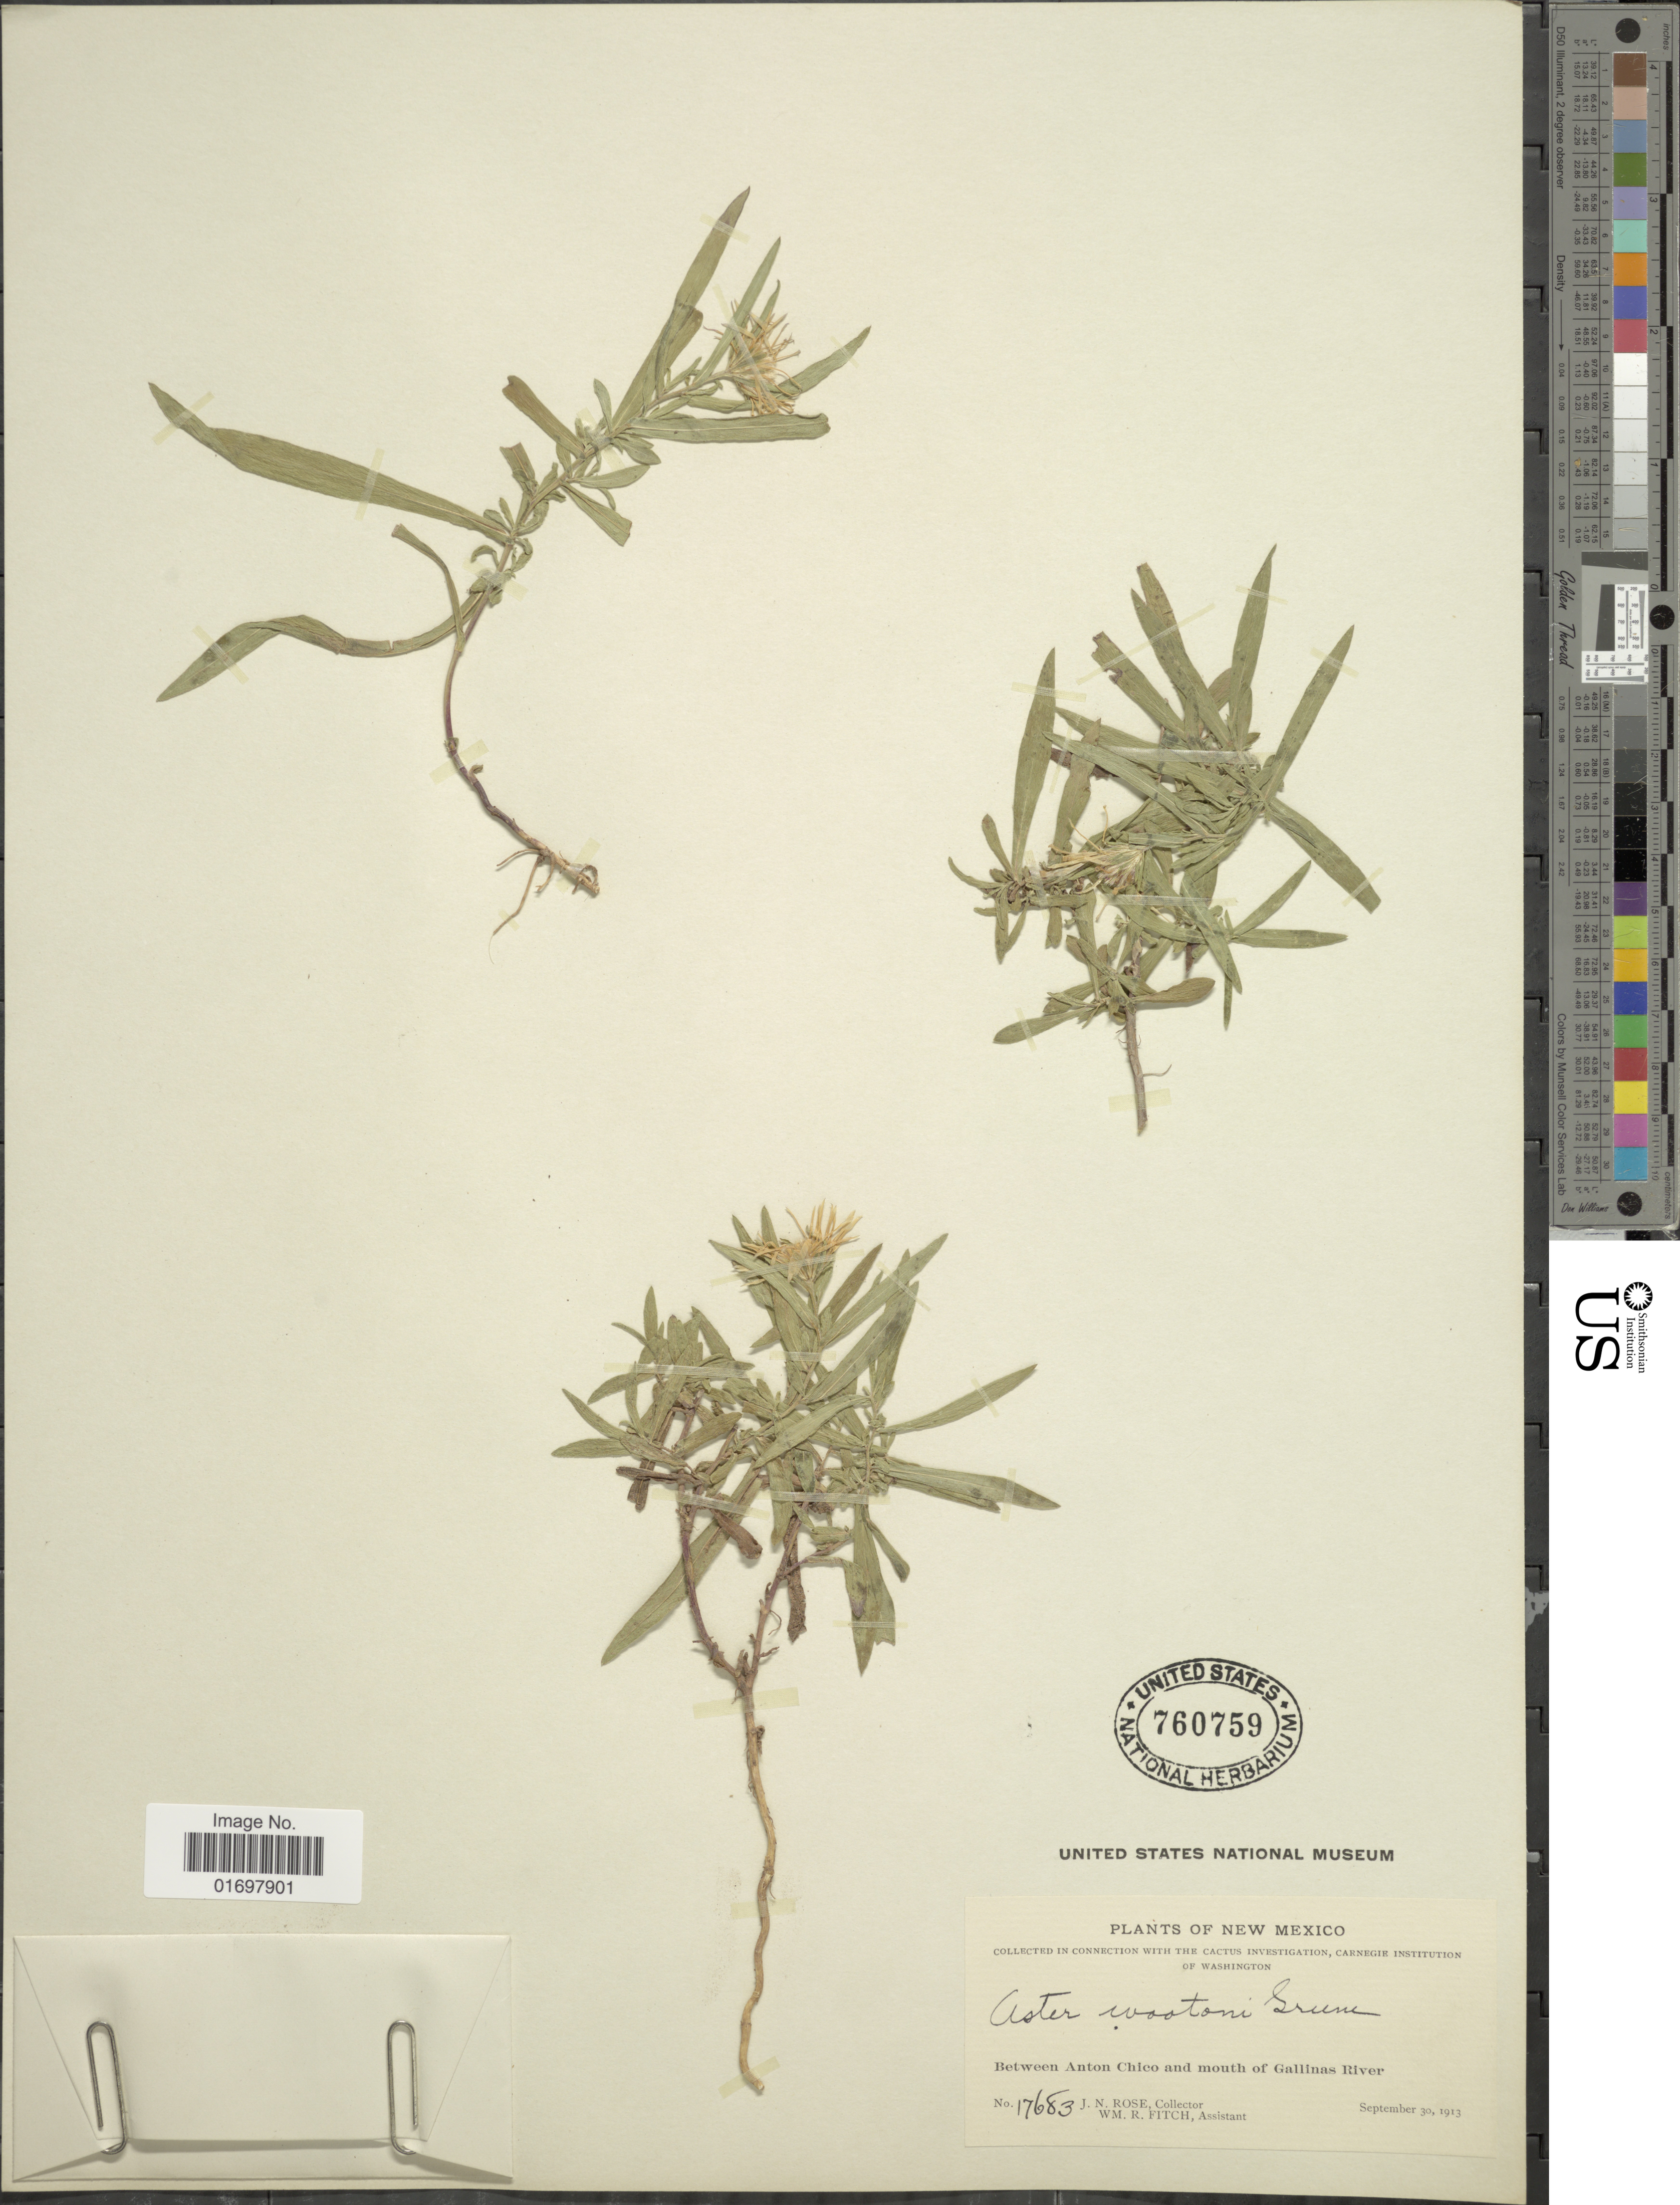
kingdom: Plantae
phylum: Tracheophyta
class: Magnoliopsida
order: Asterales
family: Asteraceae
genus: Symphyotrichum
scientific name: Symphyotrichum lanceolatum var. hesperium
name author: (A. Gray) G.L. Nesom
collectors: J. N. Rose & W. R. Fitch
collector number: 17683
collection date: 1913-09-30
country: United States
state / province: New Mexico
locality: Between Anton Chico and mouth of Gallinas River.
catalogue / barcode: US 760759